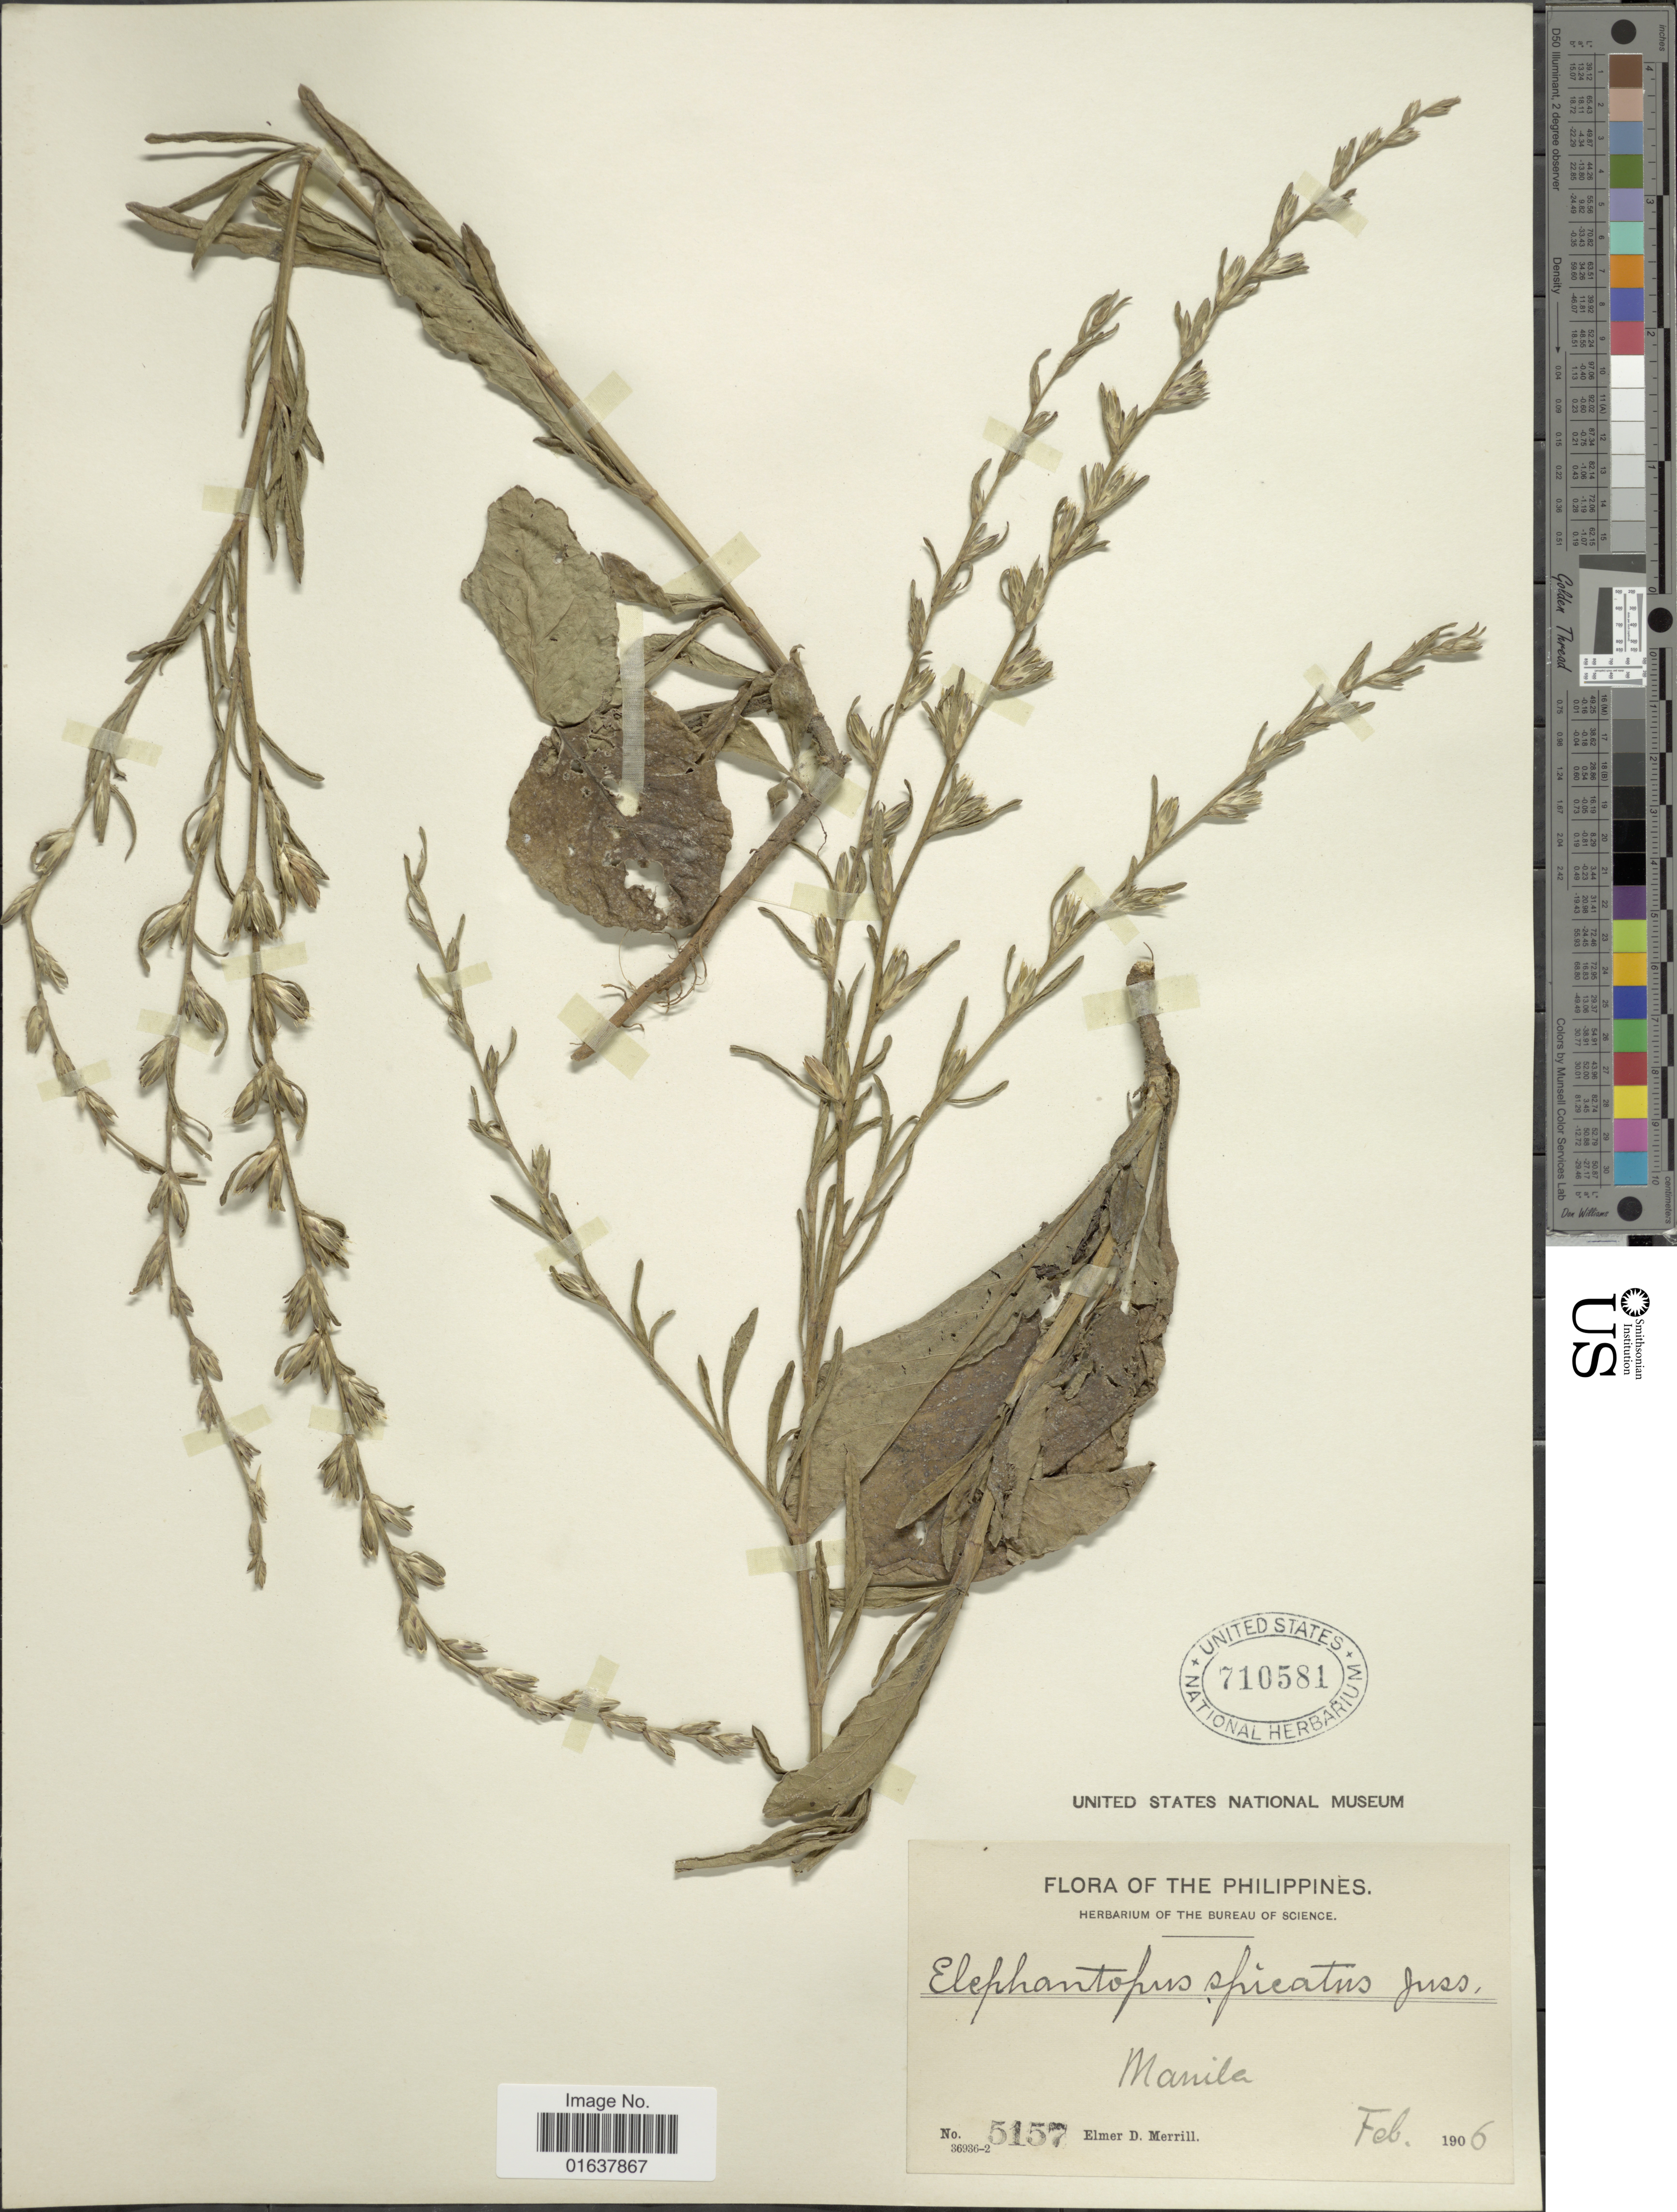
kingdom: Plantae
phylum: Tracheophyta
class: Magnoliopsida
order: Asterales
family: Asteraceae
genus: Pseudelephantopus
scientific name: Pseudelephantopus spicatus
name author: (Juss. ex Aubl.) C.F. Baker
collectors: E. D. Merrill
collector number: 5157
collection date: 1906-02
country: Philippines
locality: Manila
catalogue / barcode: US 710581